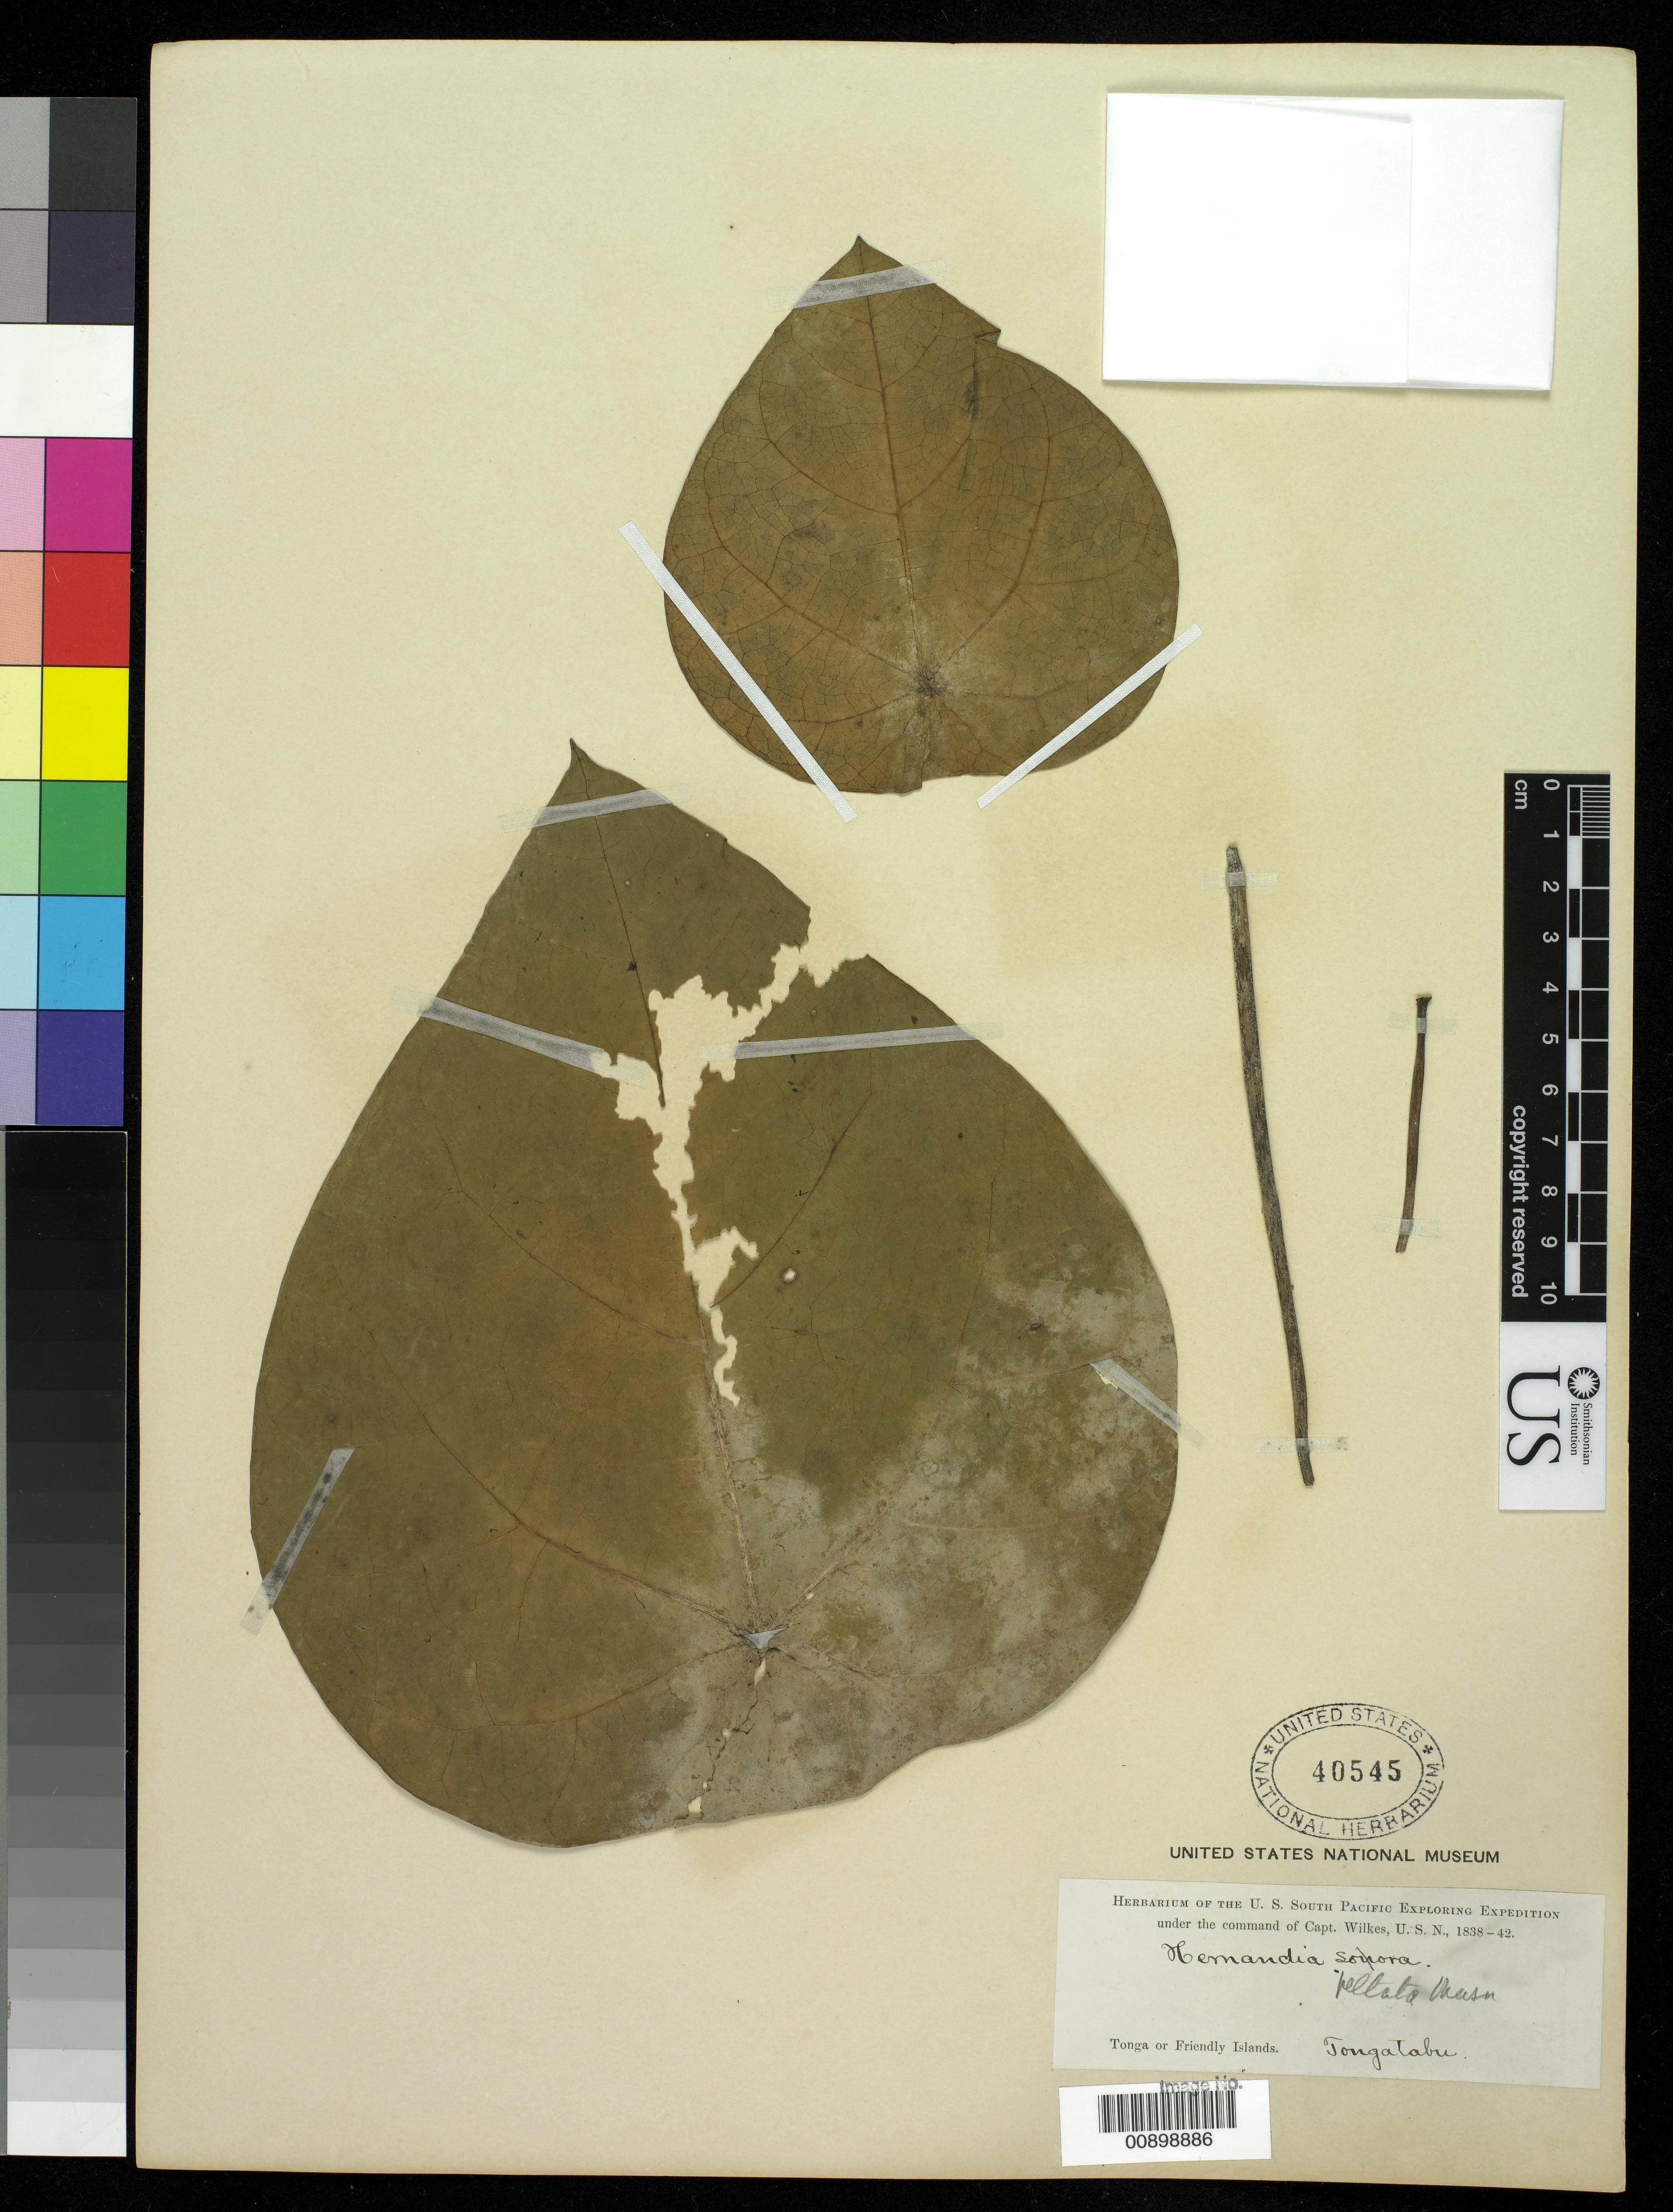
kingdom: Plantae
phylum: Tracheophyta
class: Magnoliopsida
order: Laurales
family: Hernandiaceae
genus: Hernandia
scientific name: Hernandia nymphaeifolia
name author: (C. Presl) Kubitzki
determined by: Strong, M. T., (US), Smithsonian Institution - National Museum of Natural History (UNITED STATES)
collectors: Wilkes Explor. Exped.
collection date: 1838/1842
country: Tonga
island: Tongatapu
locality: Tonga or Friendly Islands Tongatabu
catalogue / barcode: US 40545